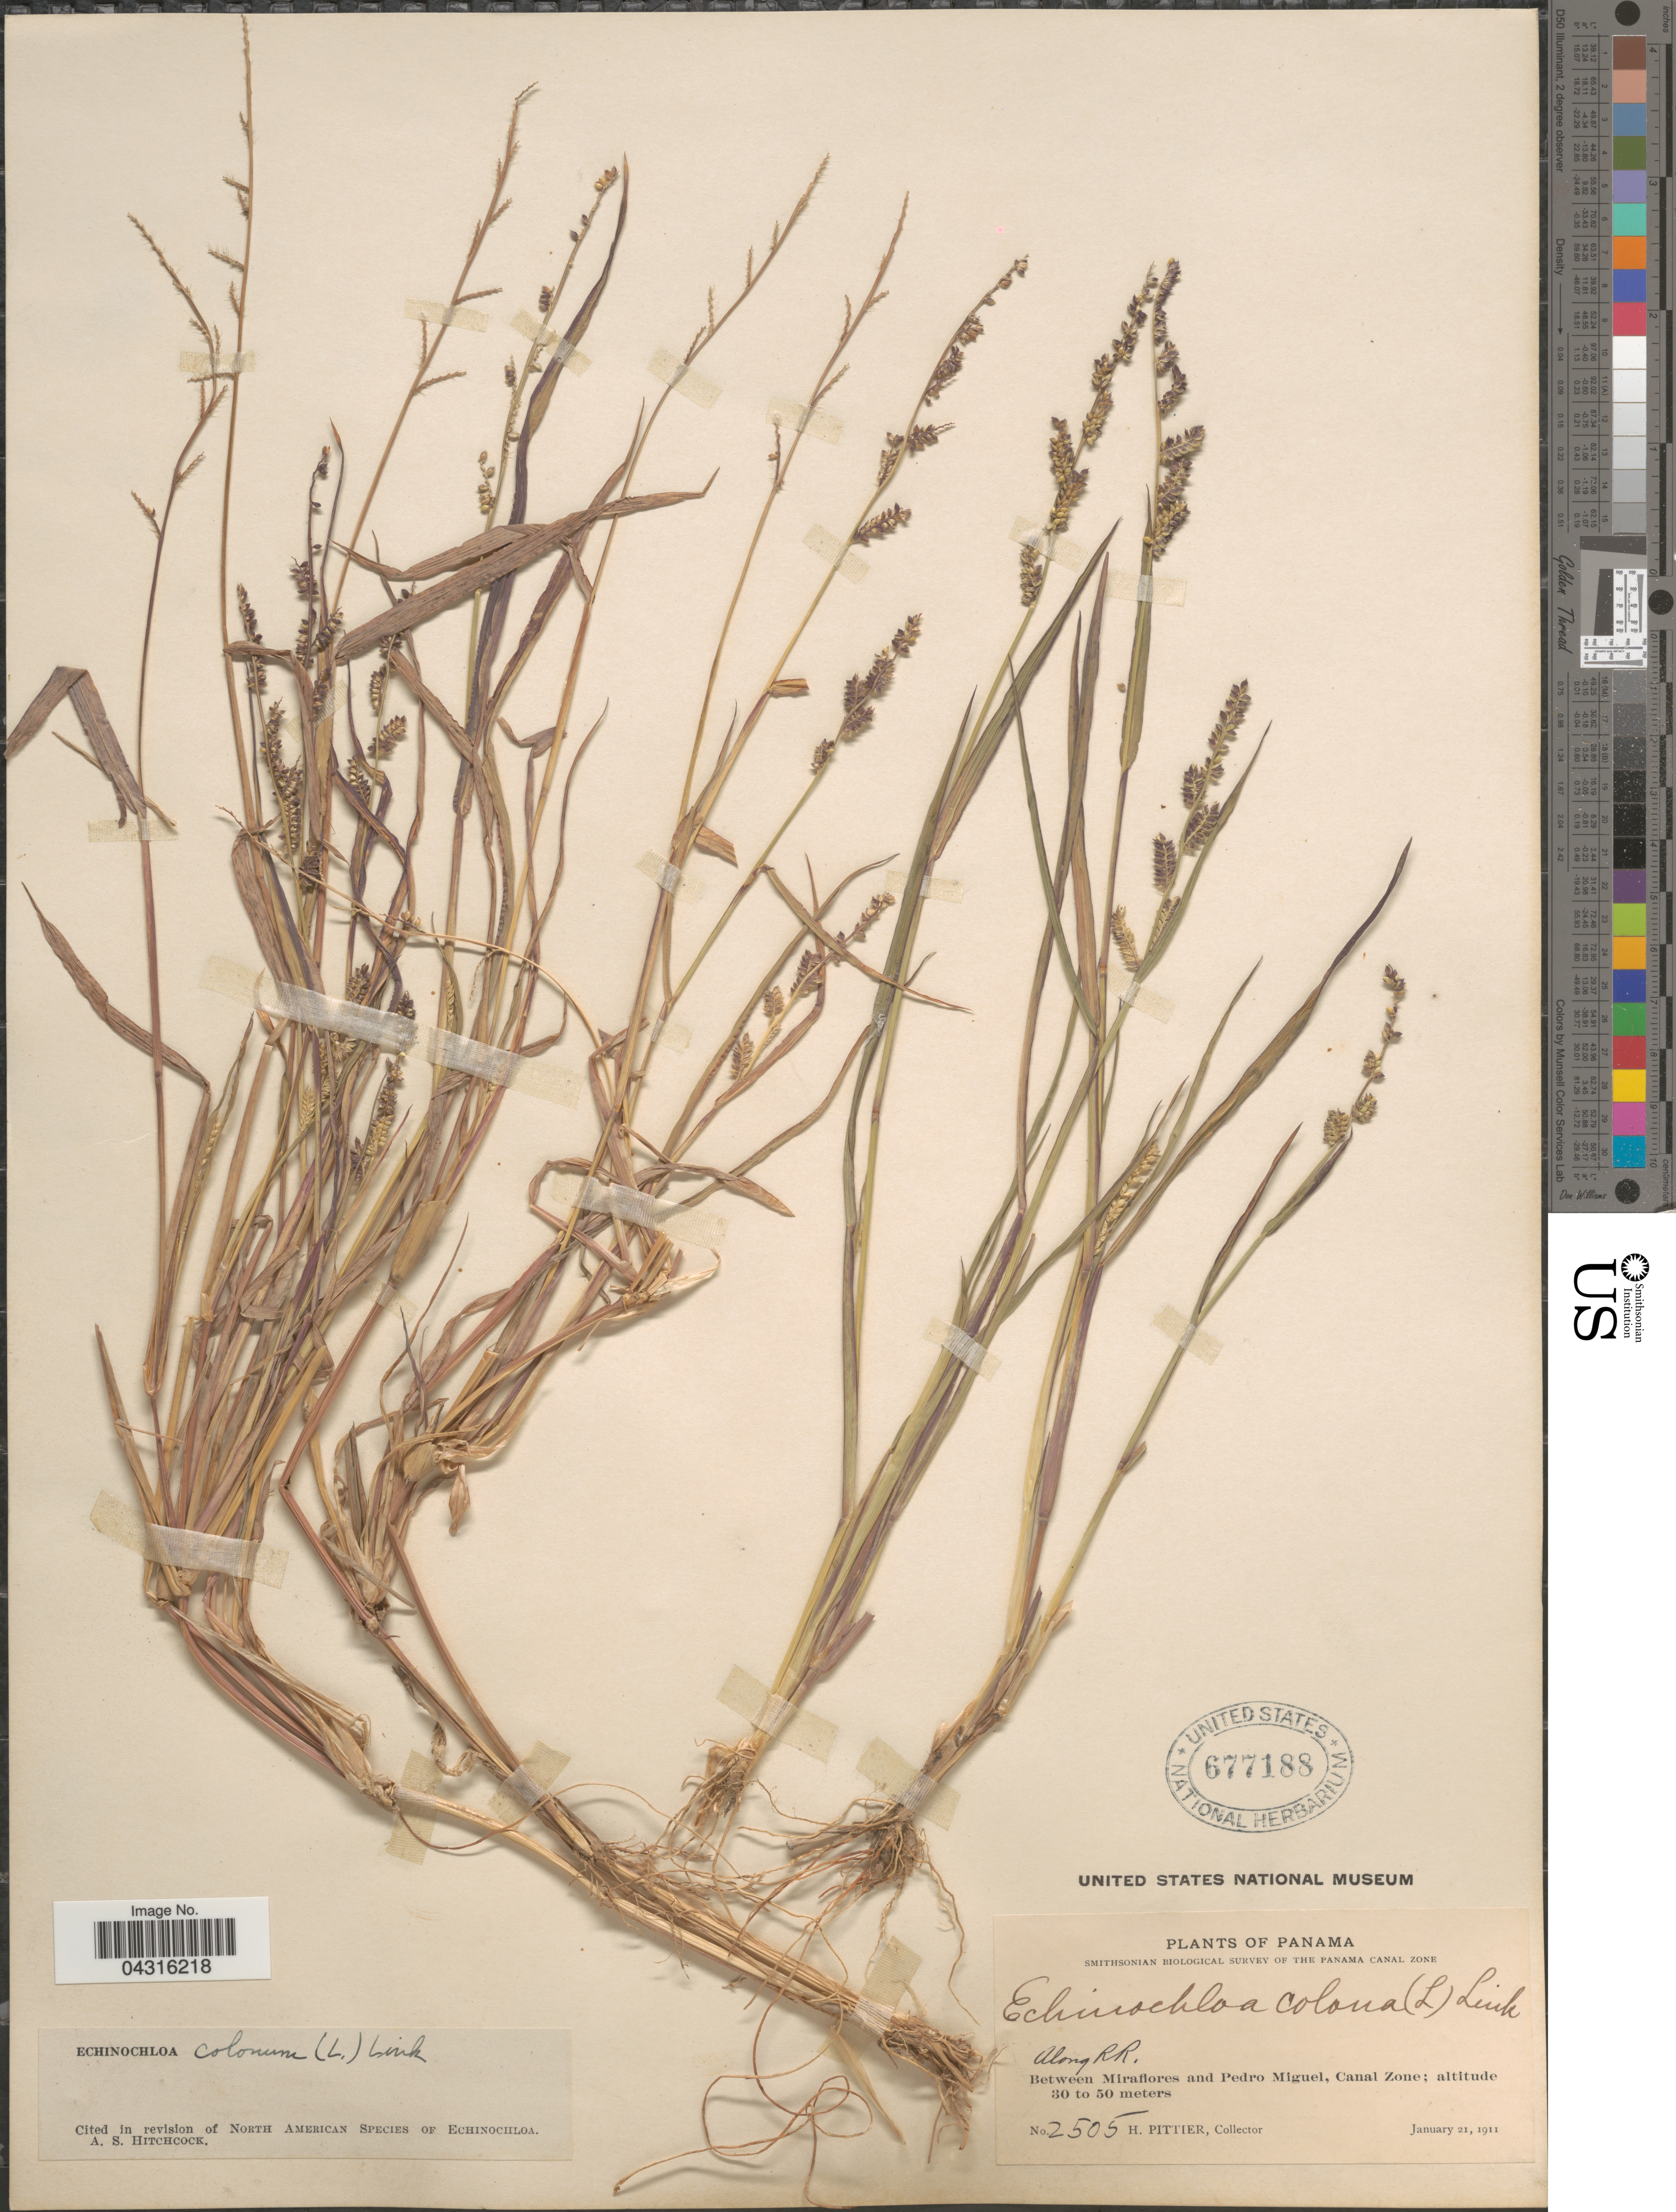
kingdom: Plantae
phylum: Tracheophyta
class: Liliopsida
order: Poales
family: Poaceae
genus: Echinochloa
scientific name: Echinochloa colona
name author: (L.) Link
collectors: H. F. Pittier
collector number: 2505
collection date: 1911-01-21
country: Panama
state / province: Colón / Panamá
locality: Smithsonian Biological Survey of the Panama Canal Zone. Along RR. Between Miraflores and Pedro Miguel, Canal Zone.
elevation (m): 30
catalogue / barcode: US 677188